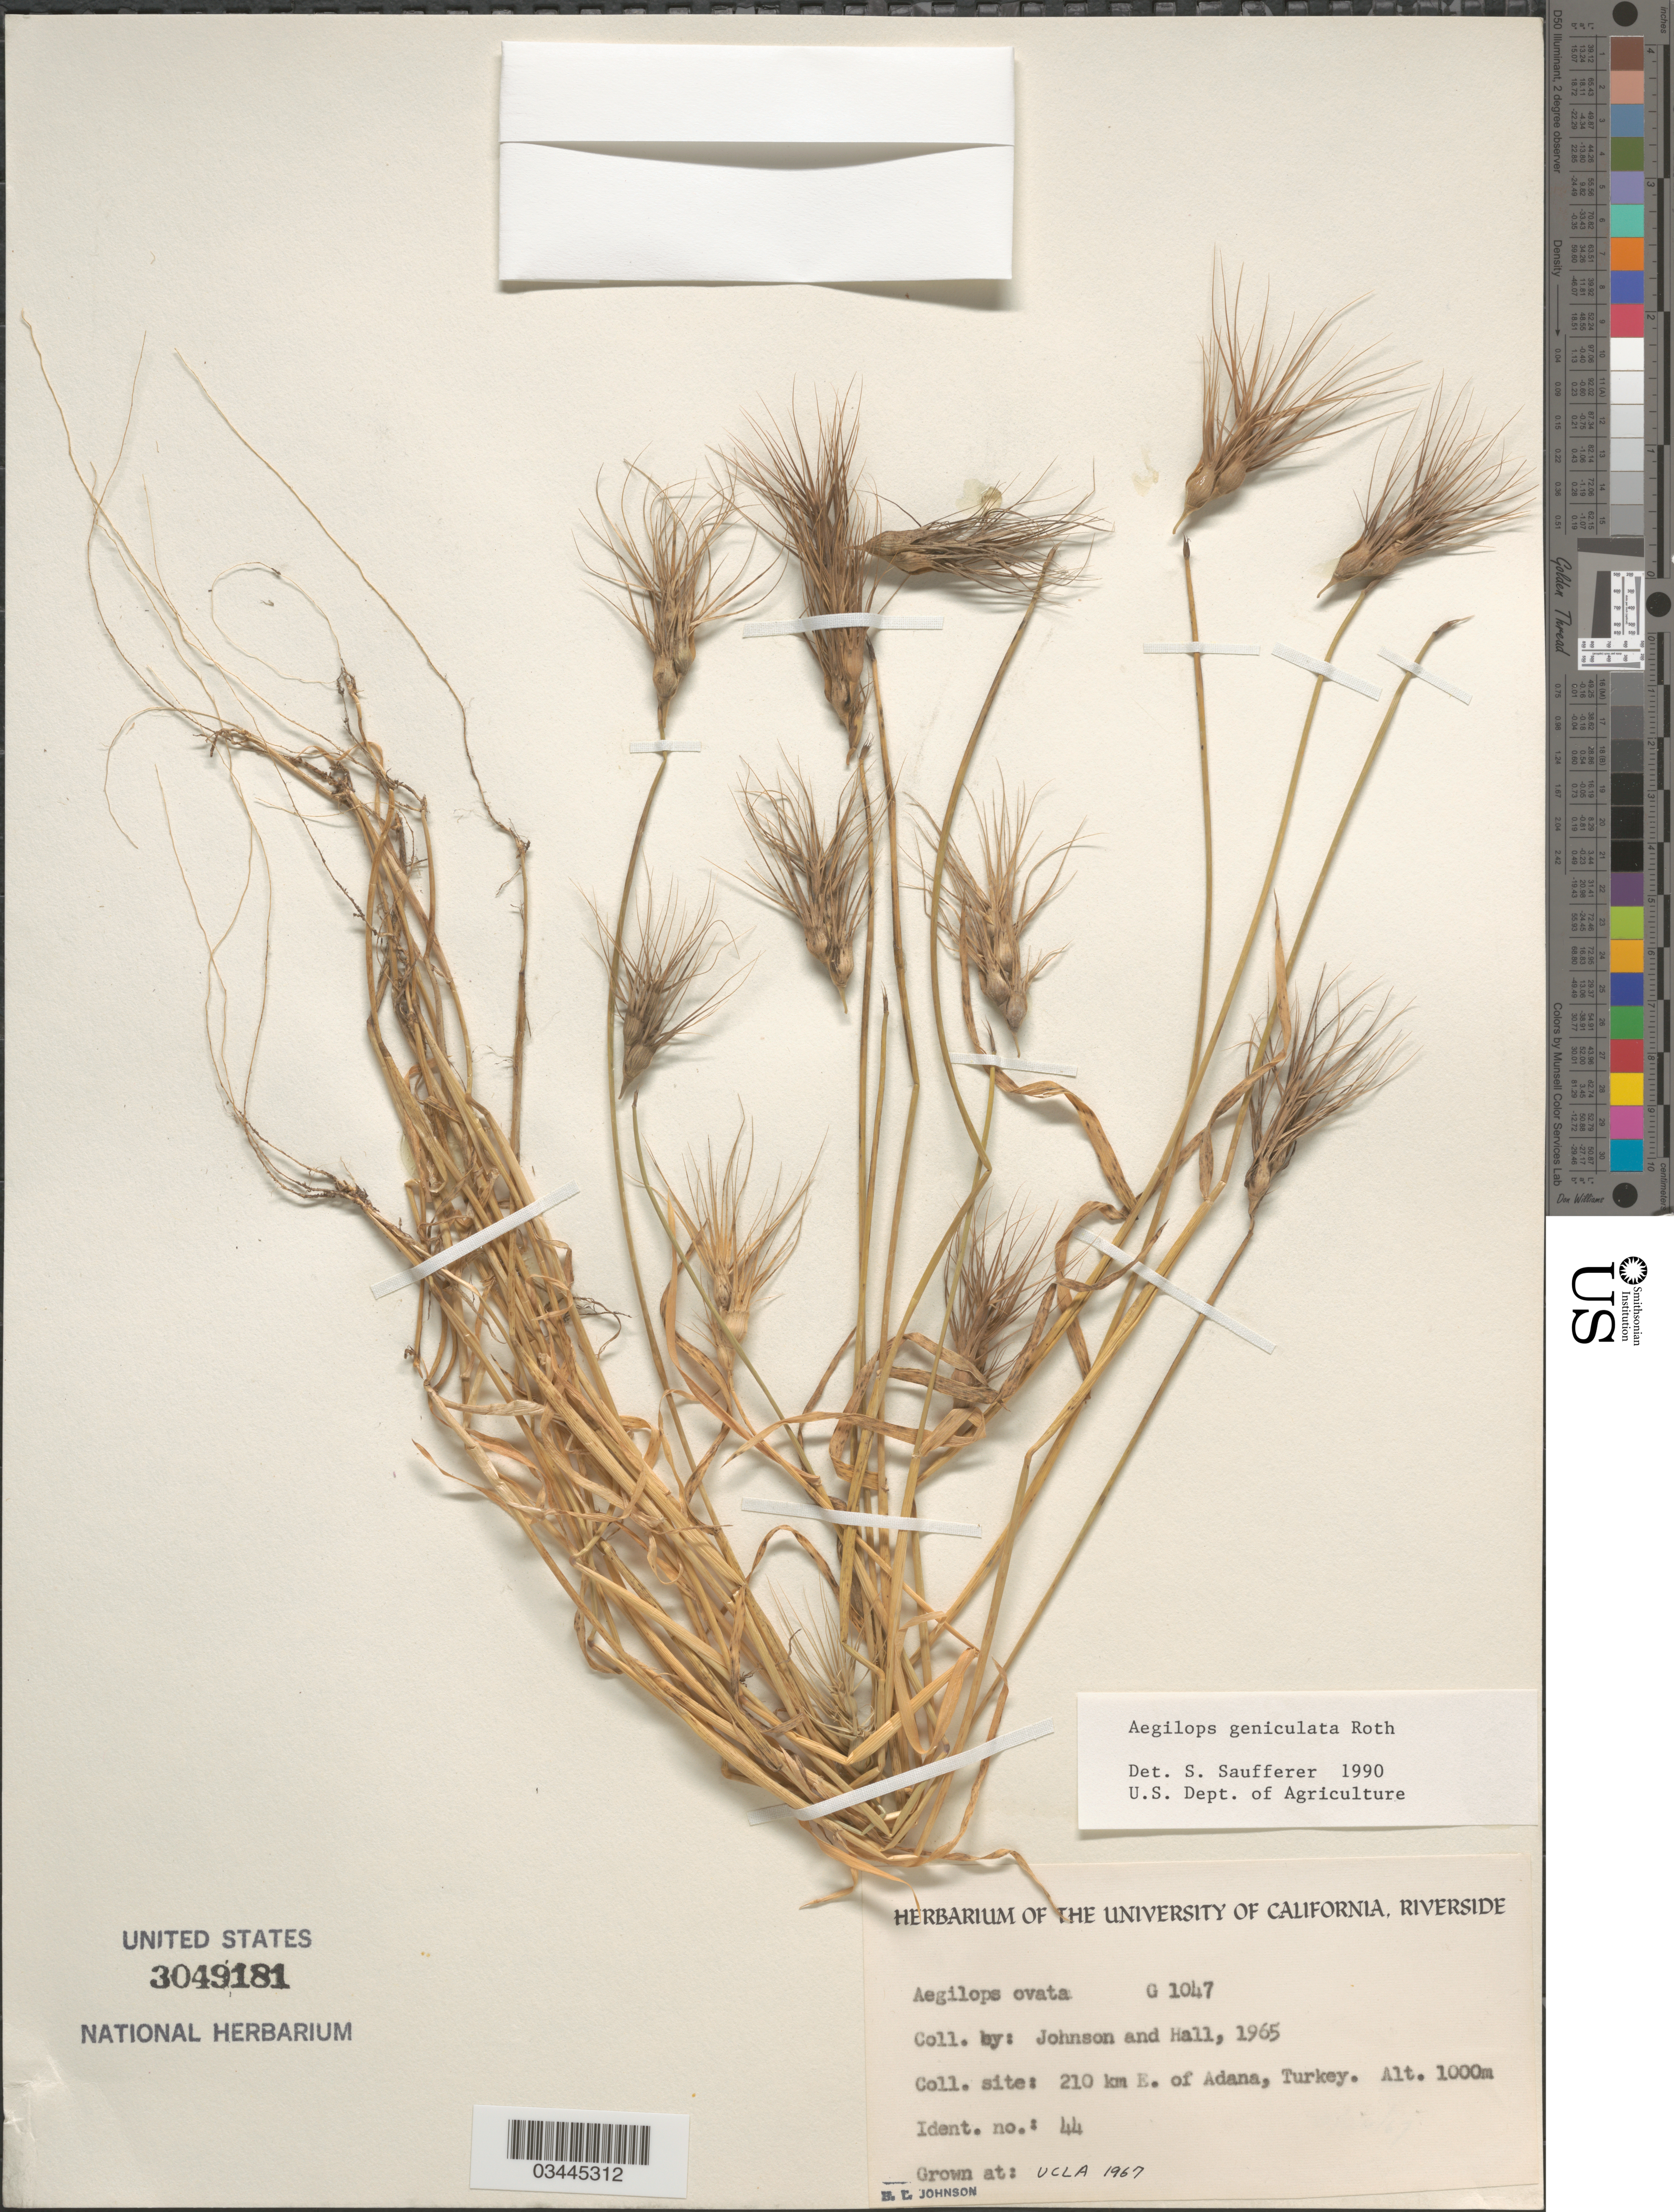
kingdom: Plantae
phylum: Tracheophyta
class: Liliopsida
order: Poales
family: Poaceae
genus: Aegilops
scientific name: Aegilops geniculata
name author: Roth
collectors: B. Johnson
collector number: G1047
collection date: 1967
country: United States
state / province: California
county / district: Los Angeles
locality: UCLA.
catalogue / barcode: US 3049181